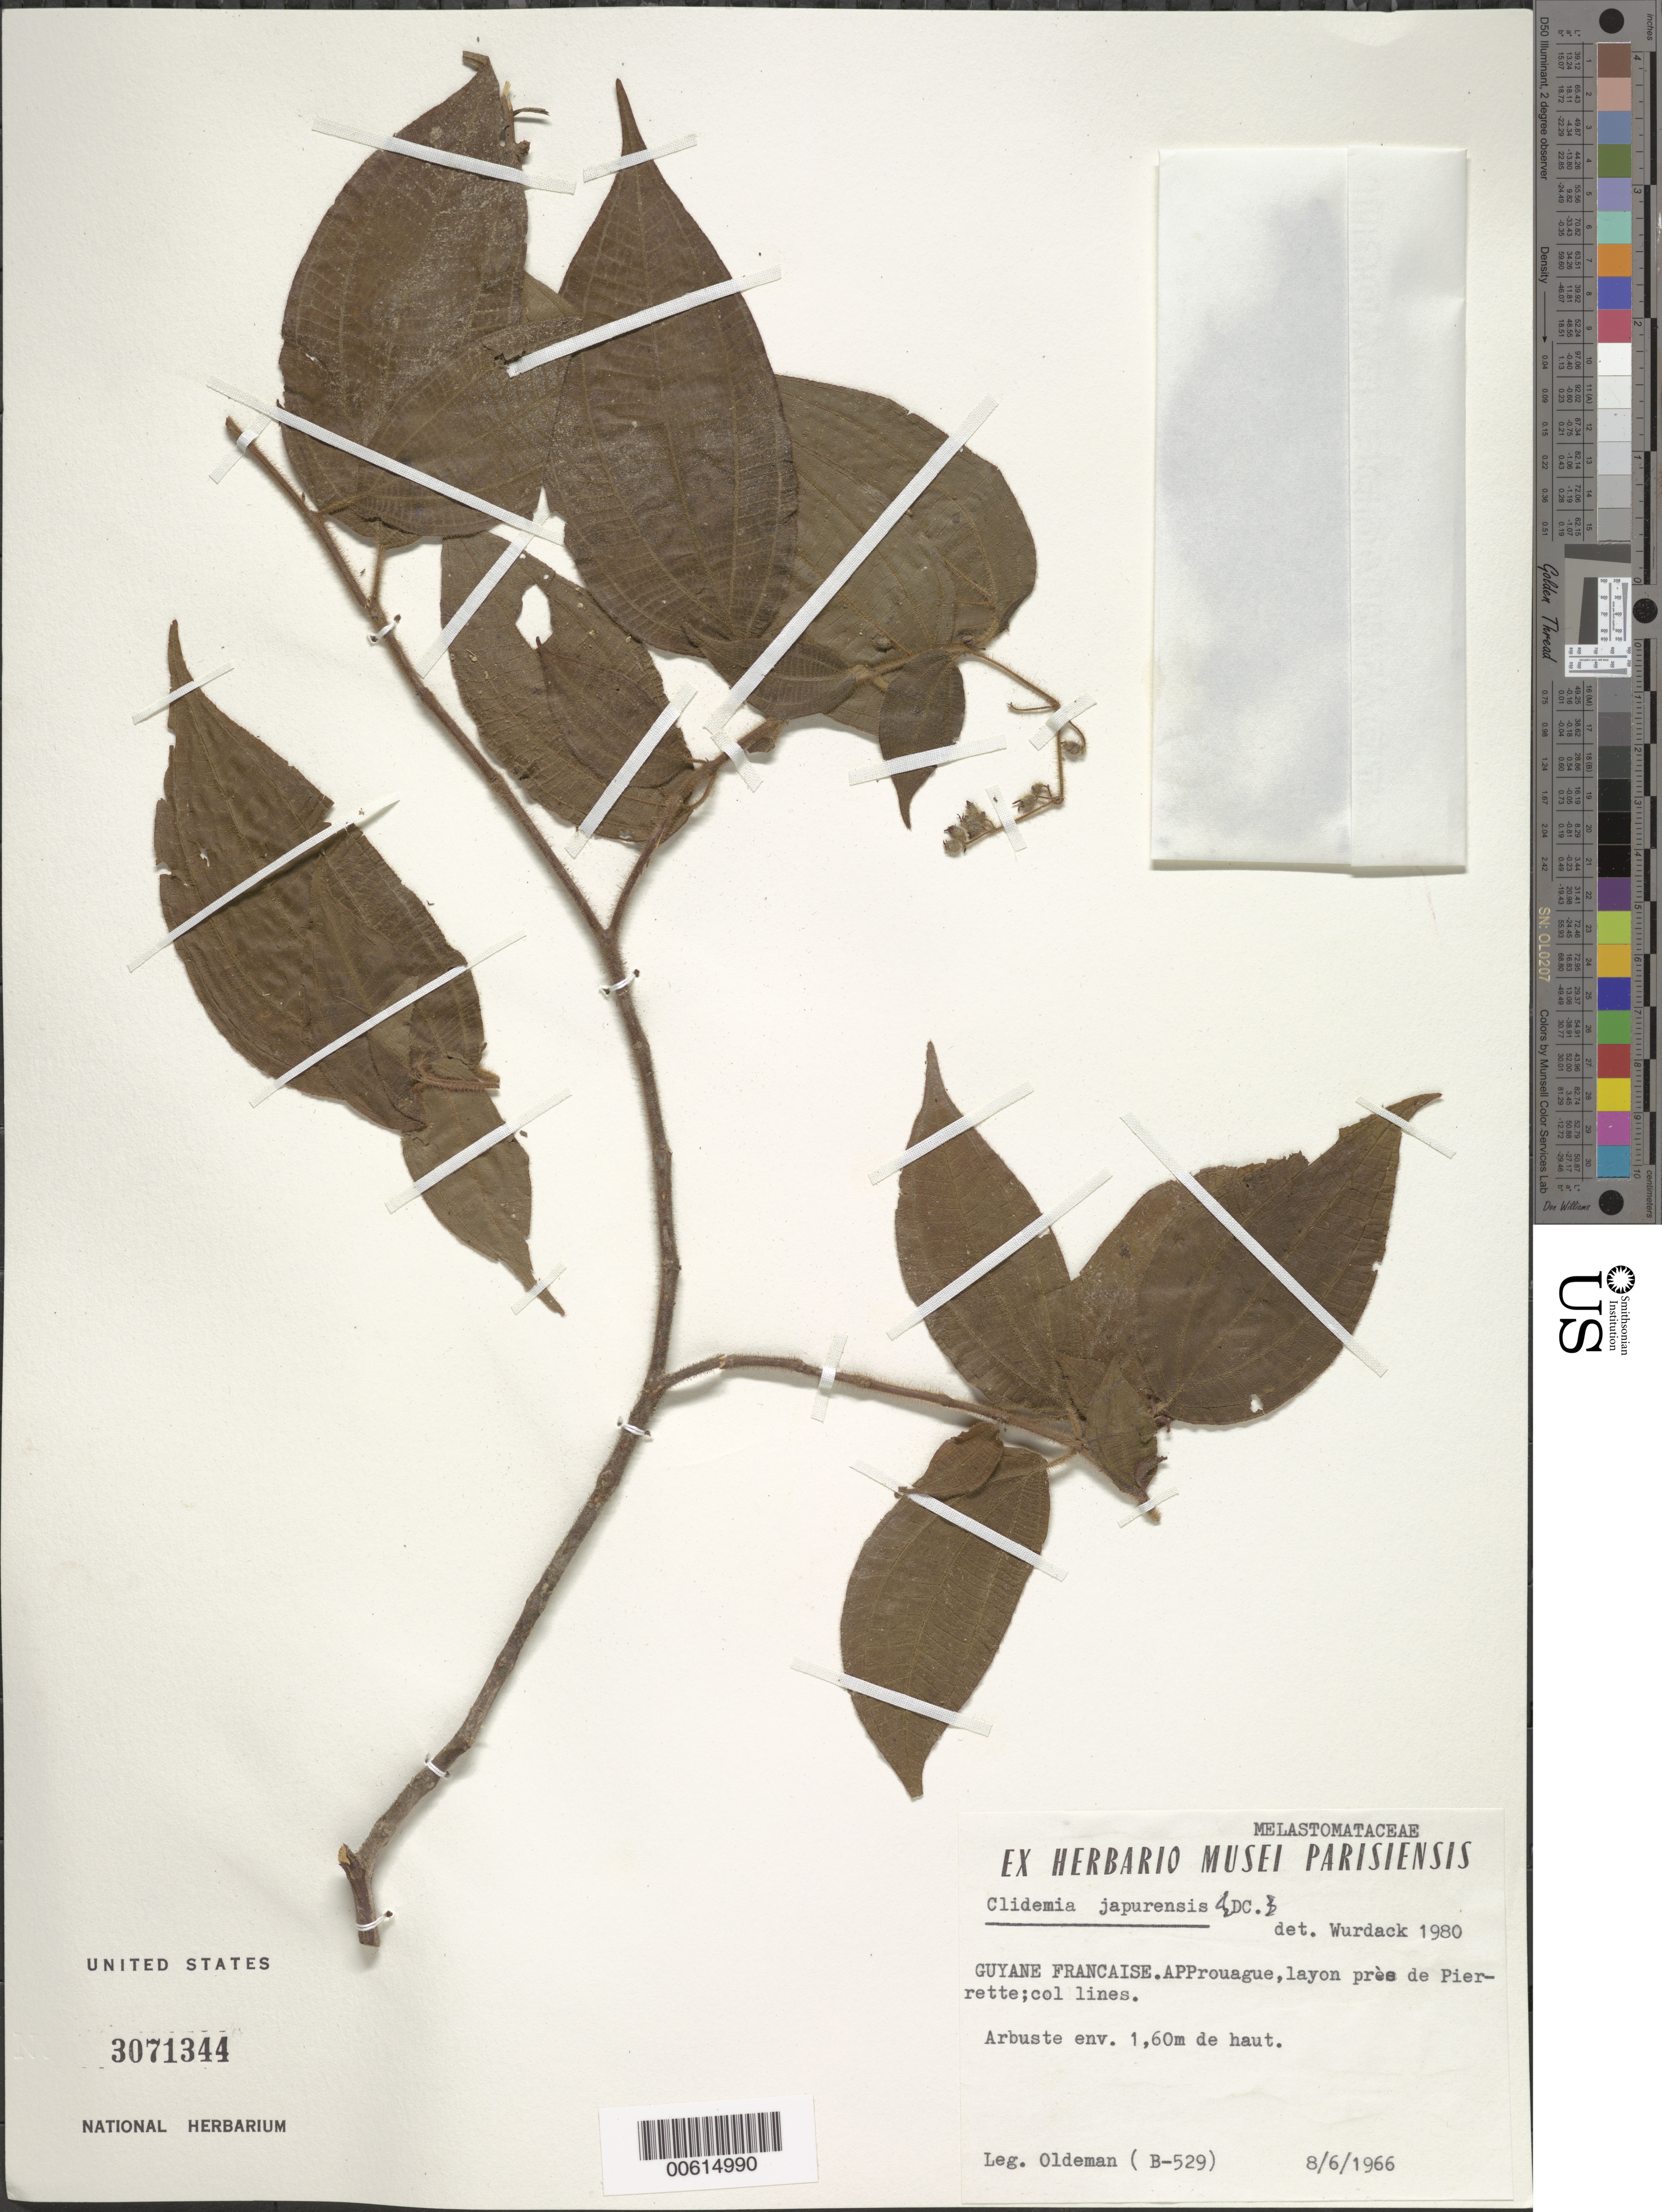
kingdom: Plantae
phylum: Tracheophyta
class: Magnoliopsida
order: Myrtales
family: Melastomataceae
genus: Clidemia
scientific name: Clidemia japurensis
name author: DC.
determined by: Wurdack, John J., (US), US (UNITED STATES)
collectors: R. Oldeman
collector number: B 529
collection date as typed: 8-Jun-66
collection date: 1966-06-08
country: French Guiana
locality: Approuague, rive près de Pierette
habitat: Collines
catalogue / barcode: US 3071344